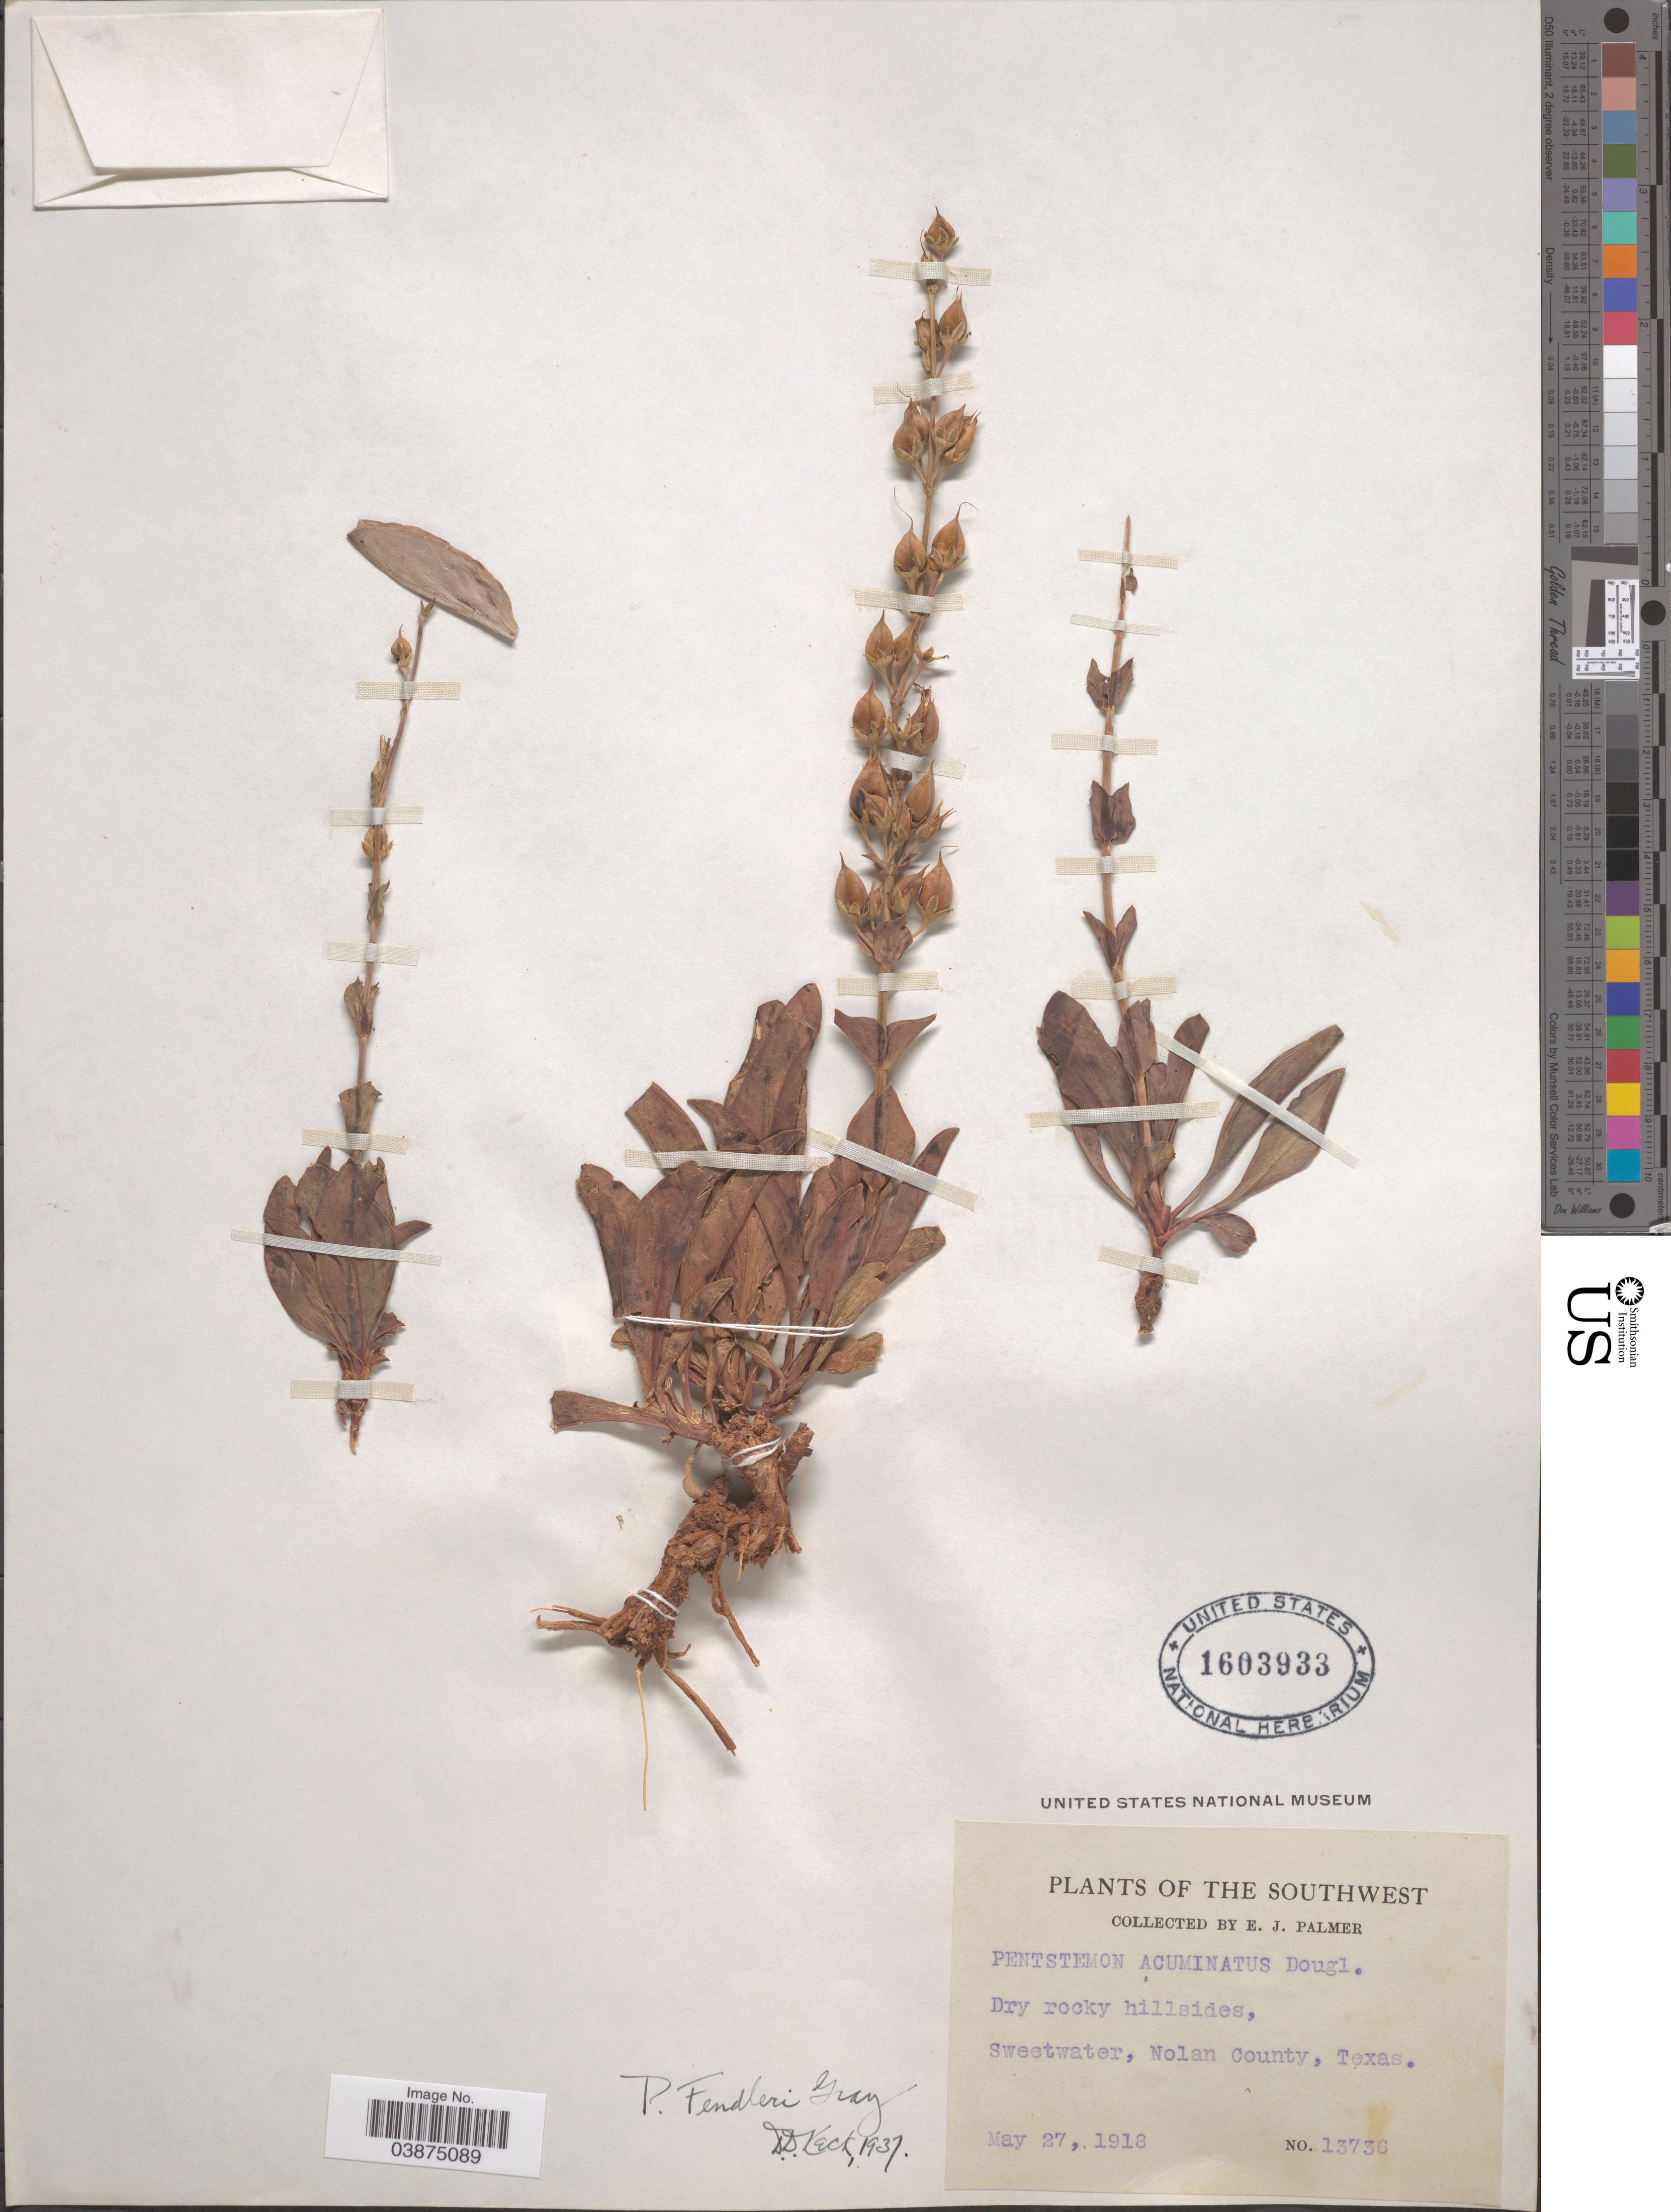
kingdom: Plantae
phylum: Tracheophyta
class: Magnoliopsida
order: Lamiales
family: Plantaginaceae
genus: Penstemon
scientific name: Penstemon fendleri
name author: Torr. & A. Gray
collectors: E. J. Palmer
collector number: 13736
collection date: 1918-05-27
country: United States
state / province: Texas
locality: The Southwest. Sweetwater, Nolan County.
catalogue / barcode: US 1603933